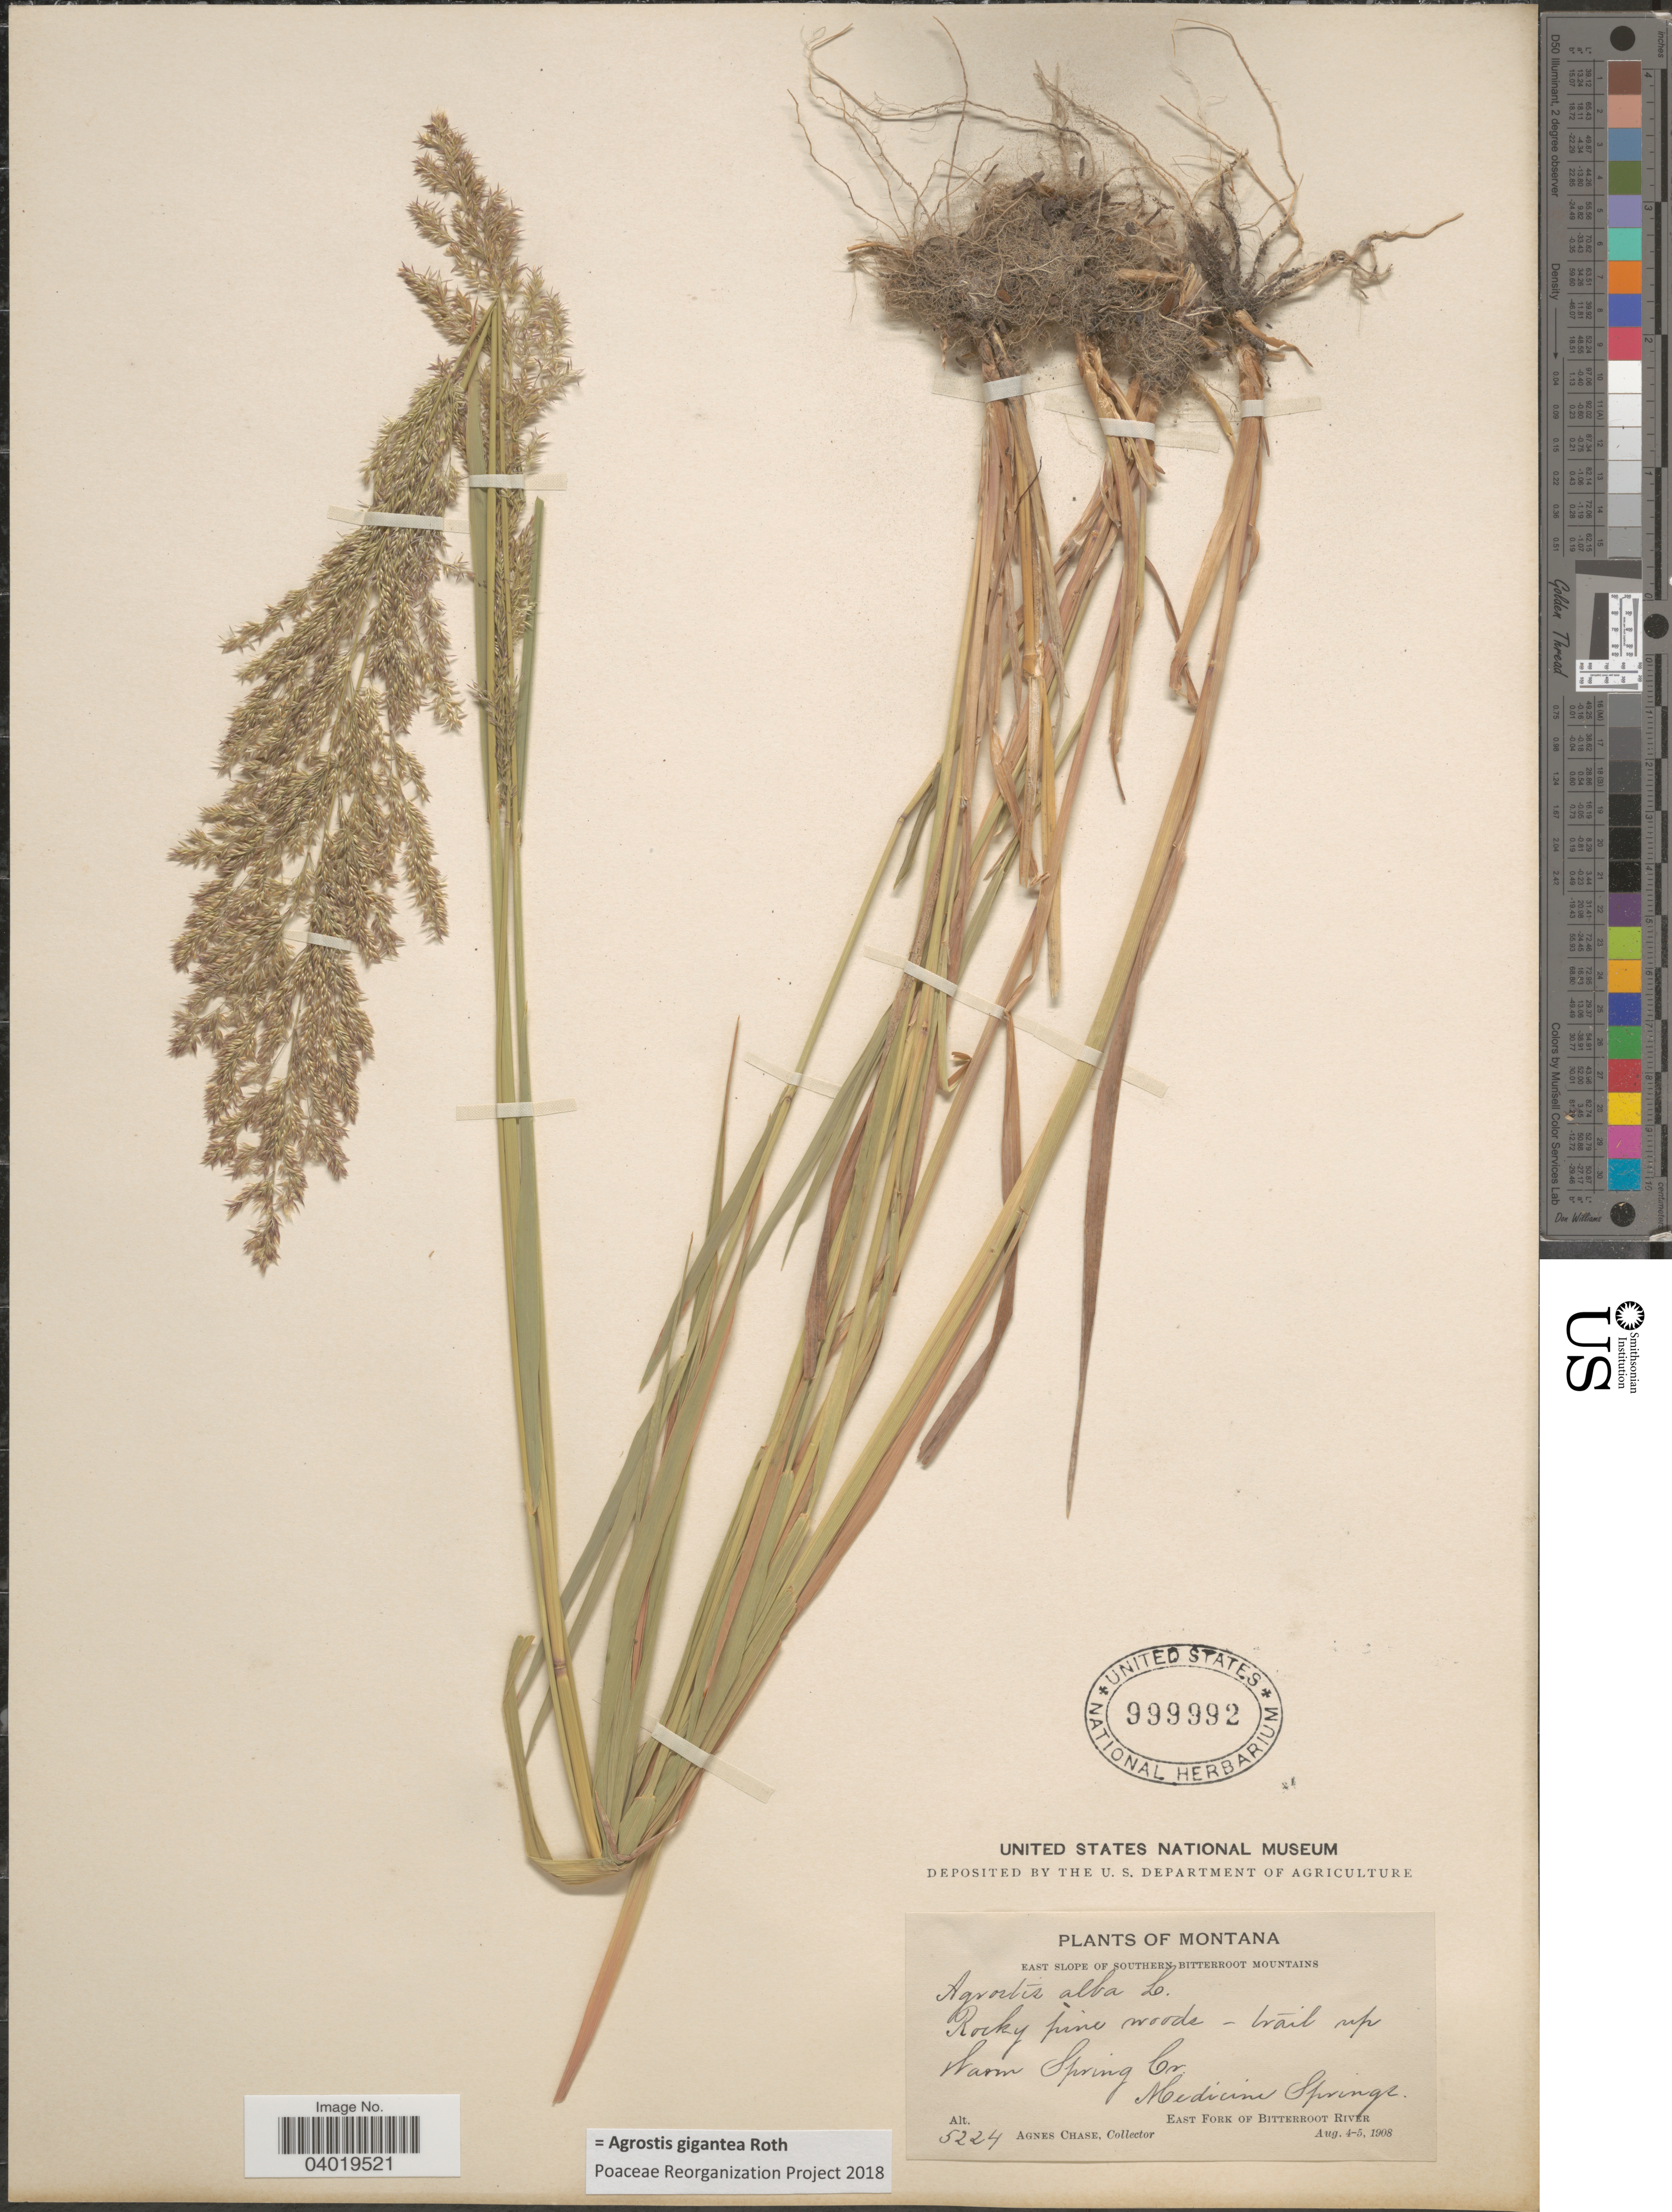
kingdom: Plantae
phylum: Tracheophyta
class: Liliopsida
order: Poales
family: Poaceae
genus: Agrostis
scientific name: Agrostis gigantea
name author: Roth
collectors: A. Chase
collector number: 5224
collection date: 1908-08-04/1908-08-05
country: United States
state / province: Montana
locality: Rocky pine woods - trail up Warm Spring Cr. Medicine Springs. East Fork of Bitterroot River.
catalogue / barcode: US 999992